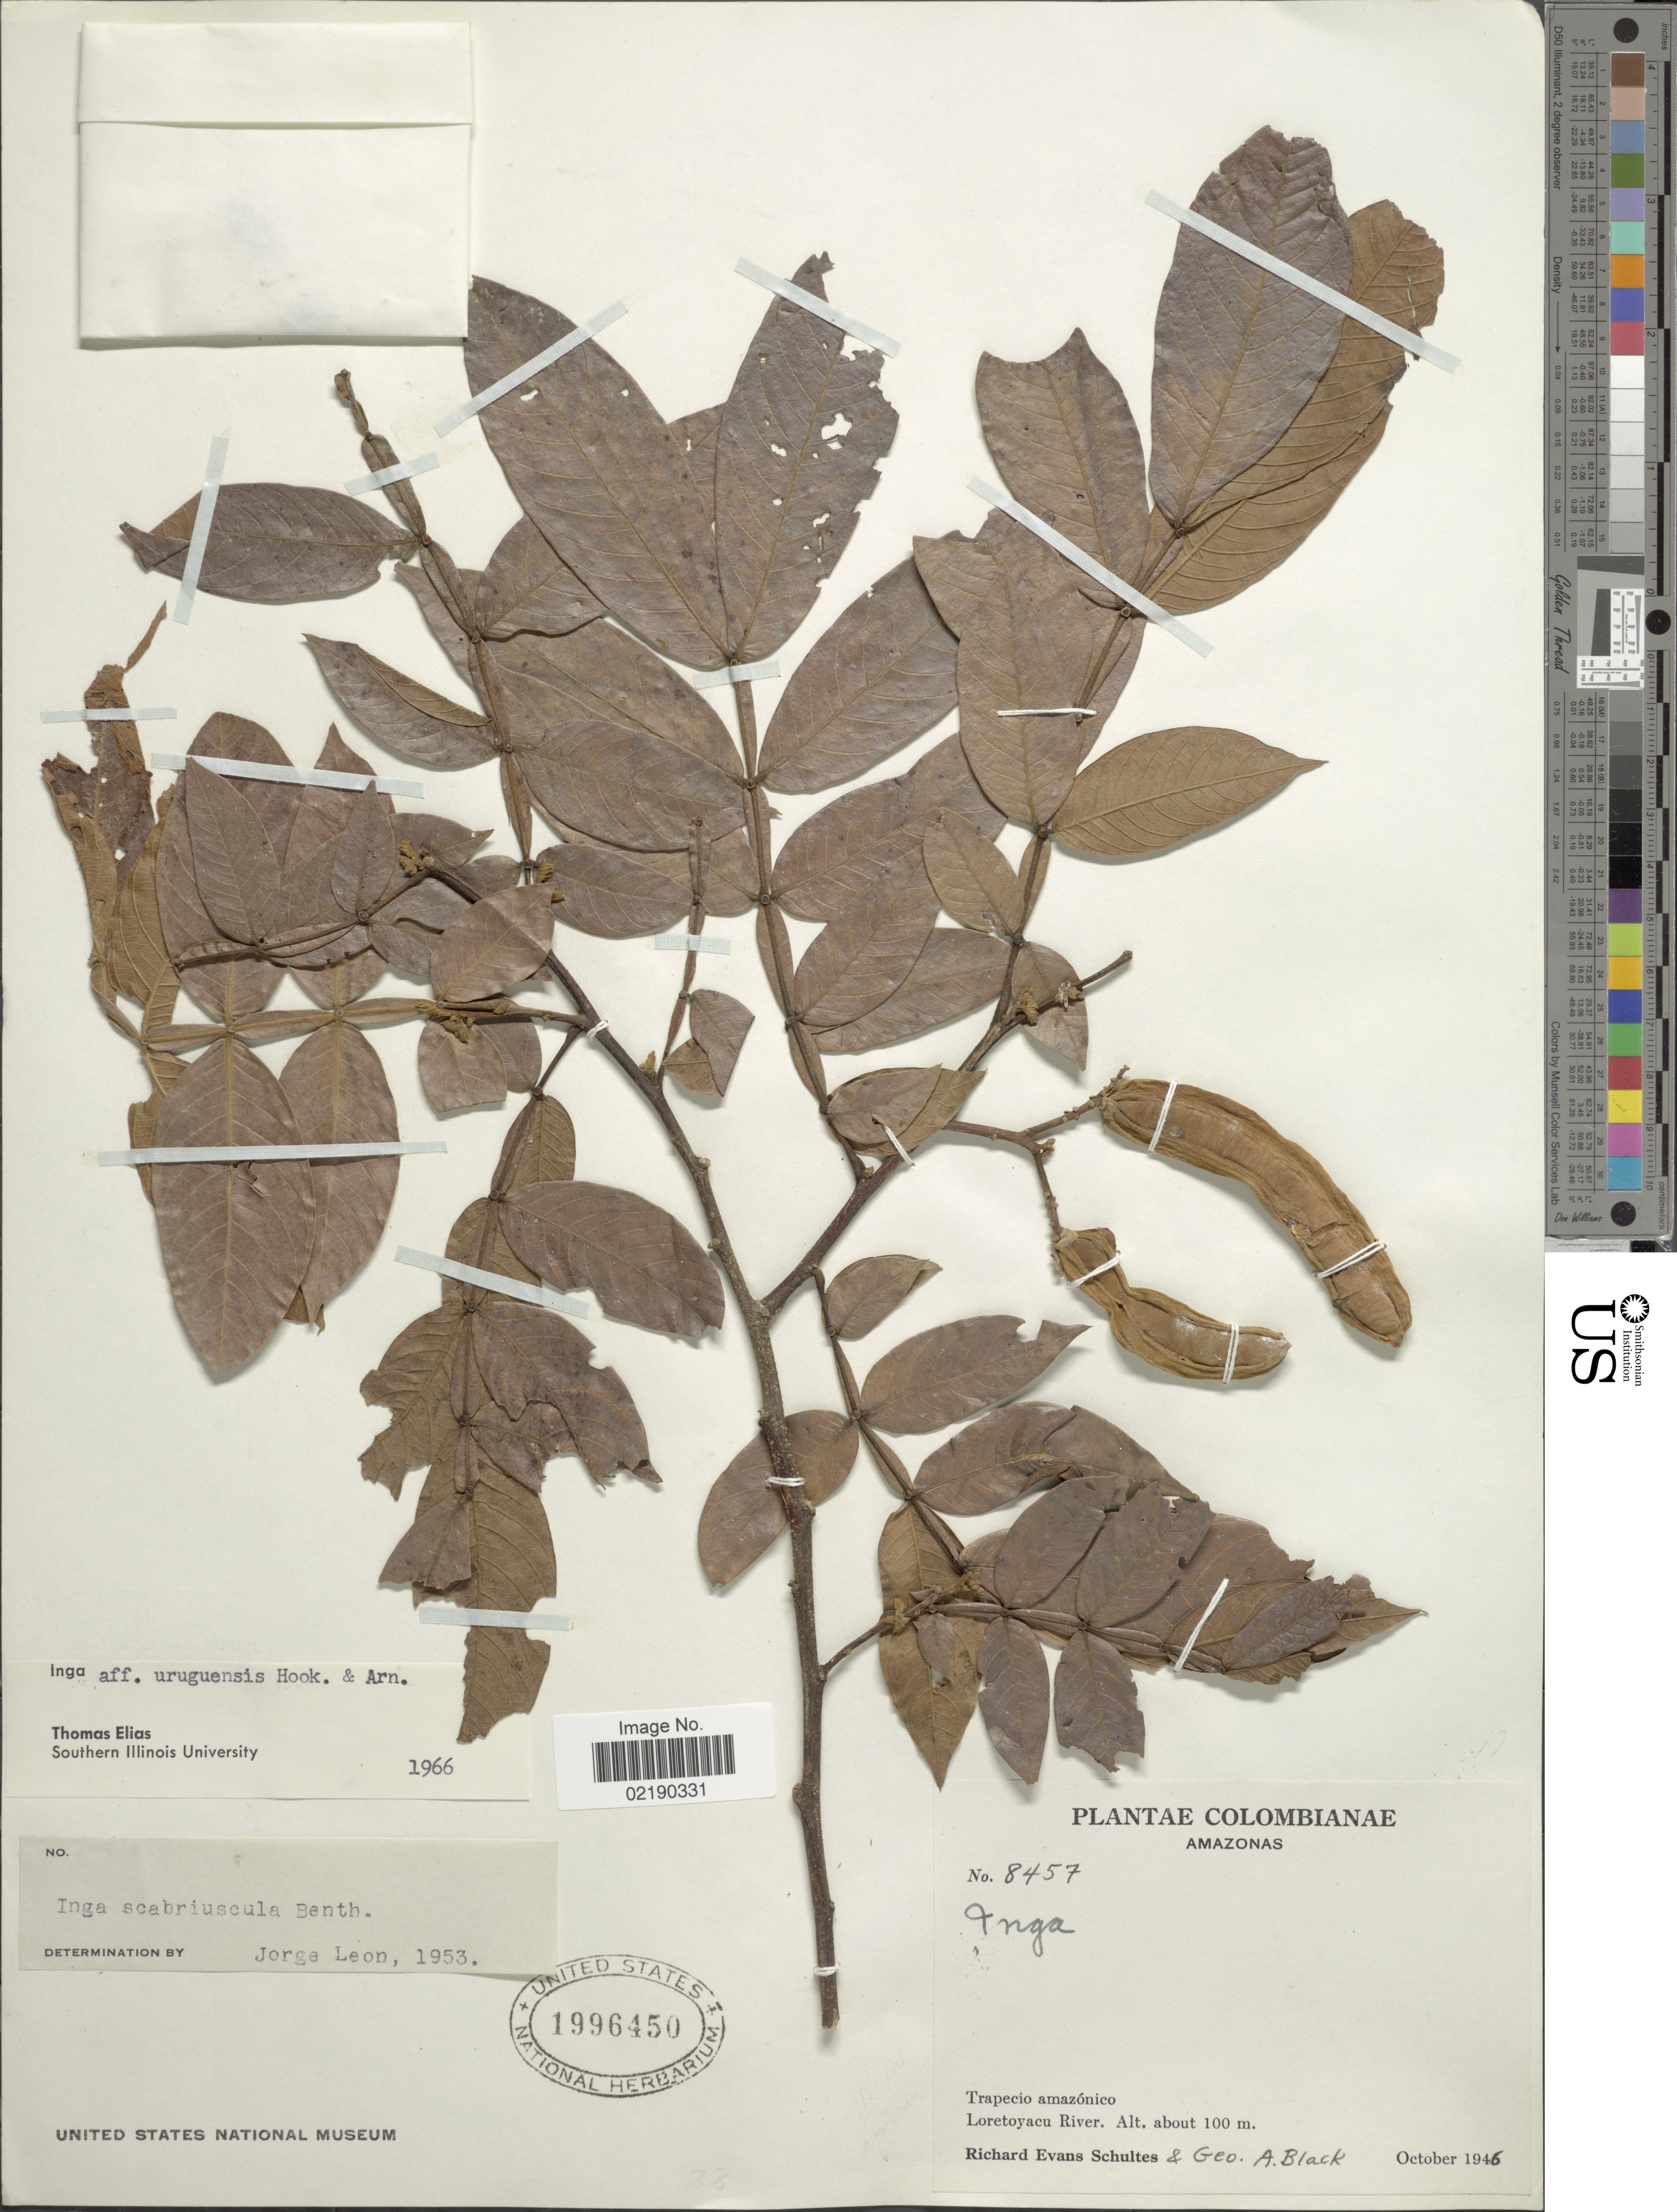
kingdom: Plantae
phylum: Tracheophyta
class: Magnoliopsida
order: Fabales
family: Fabaceae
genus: Inga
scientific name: Inga vera subsp. vera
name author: Willd.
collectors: R. E. Schultes & G. A. Black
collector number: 8457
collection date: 1946-10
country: Colombia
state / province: Amazônas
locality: Colombianae. Trapecio amazonico. Loretoyacu River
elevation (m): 100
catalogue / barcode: US 1996450